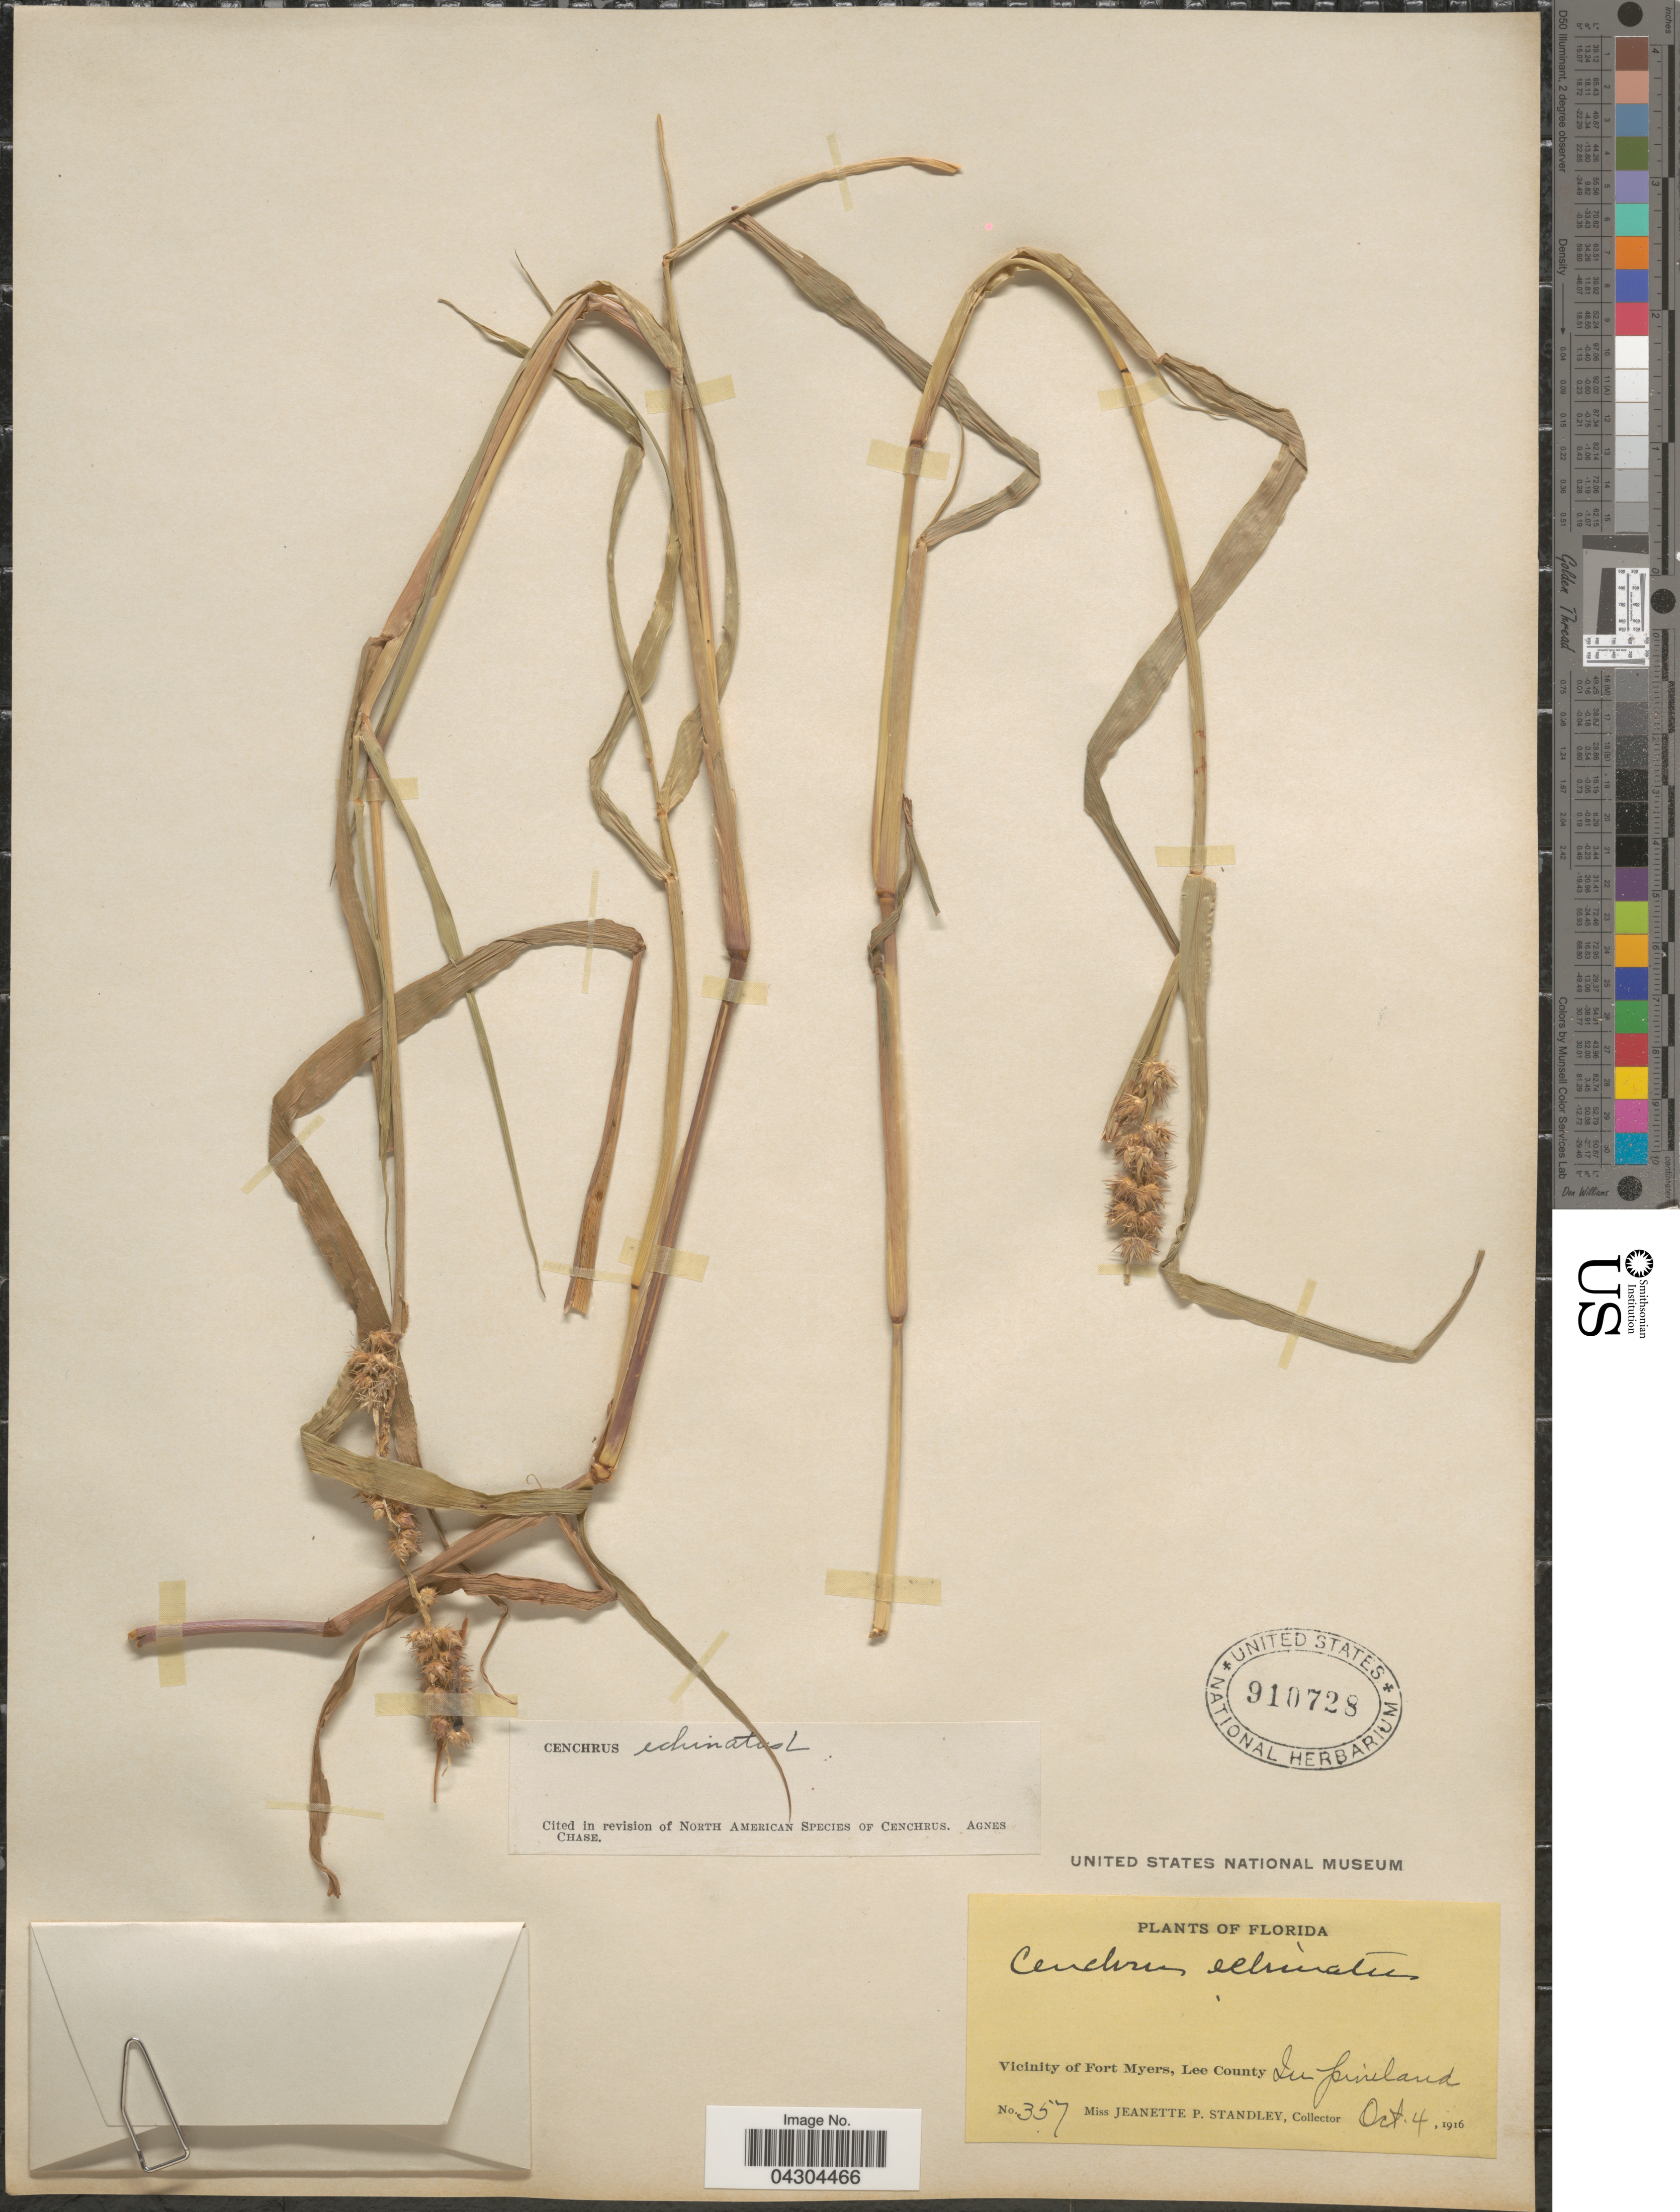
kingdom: Plantae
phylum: Tracheophyta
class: Liliopsida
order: Poales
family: Poaceae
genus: Cenchrus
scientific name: Cenchrus echinatus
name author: L.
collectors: J. P. Standley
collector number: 357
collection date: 1916-10-04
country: United States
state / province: Florida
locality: Vicinity of Fort Myers, Lee County. In pineland.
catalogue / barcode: US 910728